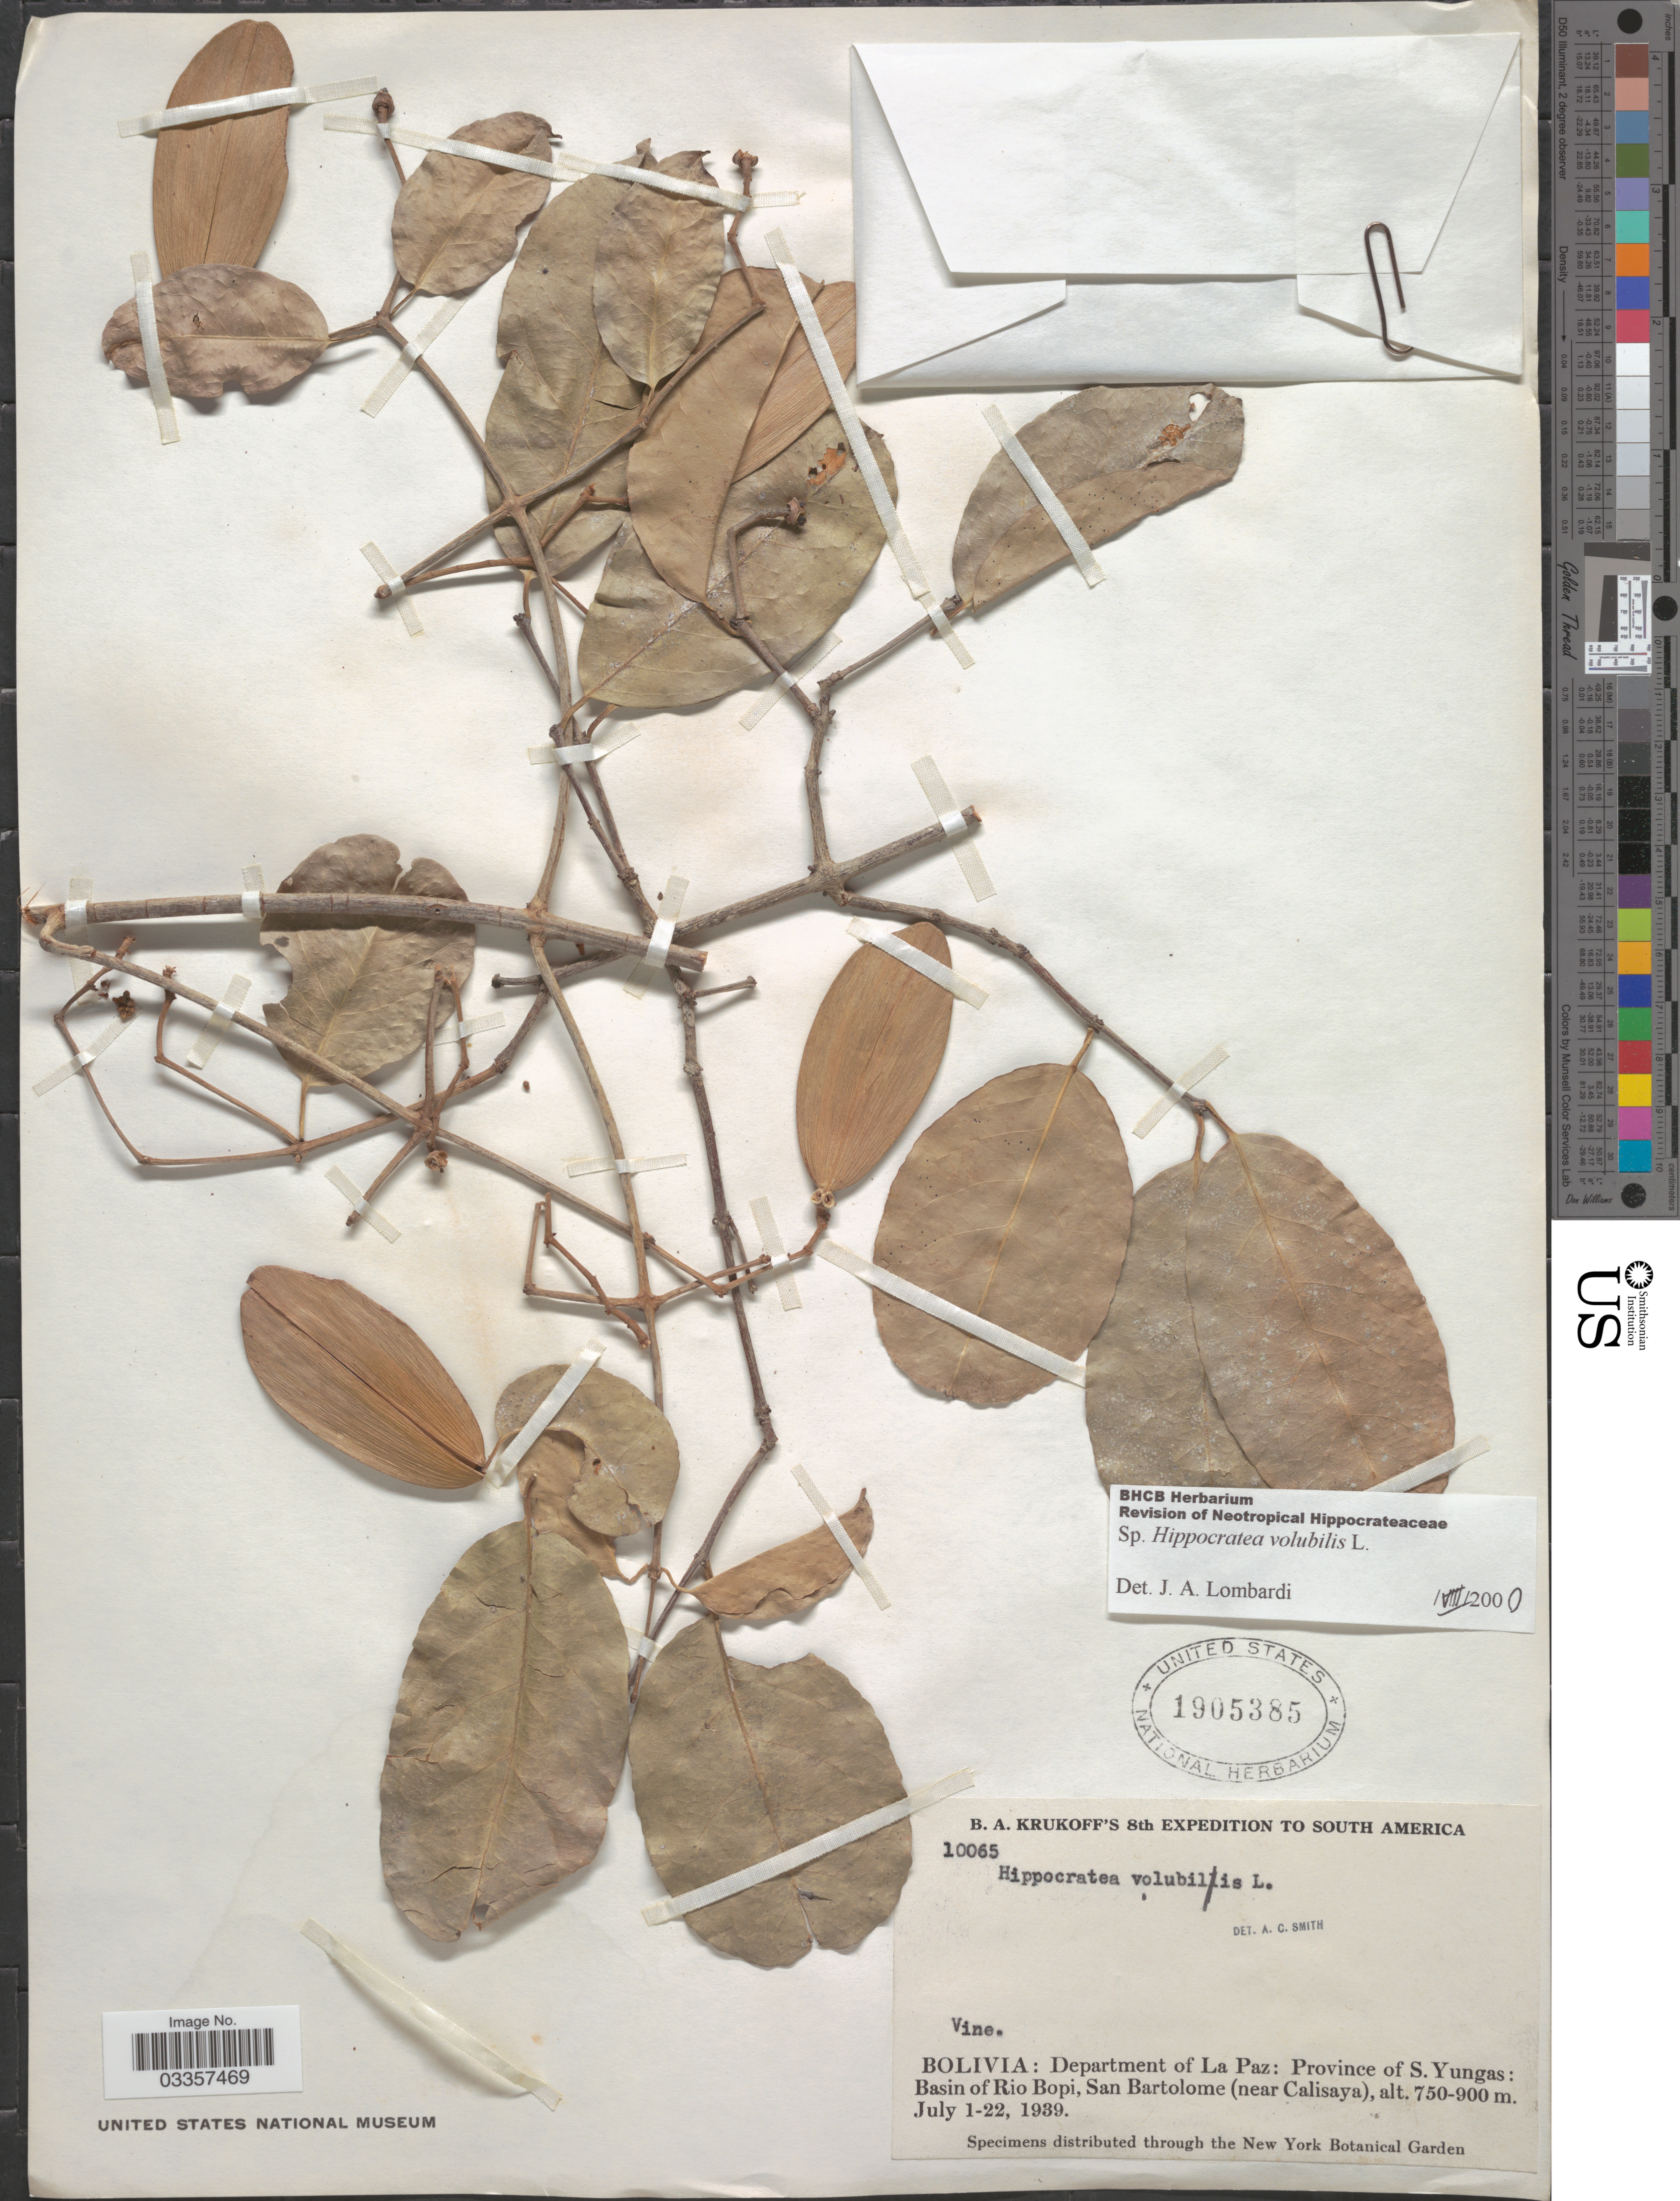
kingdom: Plantae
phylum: Tracheophyta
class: Magnoliopsida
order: Celastrales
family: Celastraceae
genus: Hippocratea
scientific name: Hippocratea volubilis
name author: L.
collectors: B. A. Krukoff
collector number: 10065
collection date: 1939-07-01/1939-07-22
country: Bolivia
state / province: La Paz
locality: Department of La Paz: Province of S. Yungas: Basin of Rio Bopi, San Bartolome (near Calisaya).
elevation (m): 750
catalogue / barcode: US 1905385